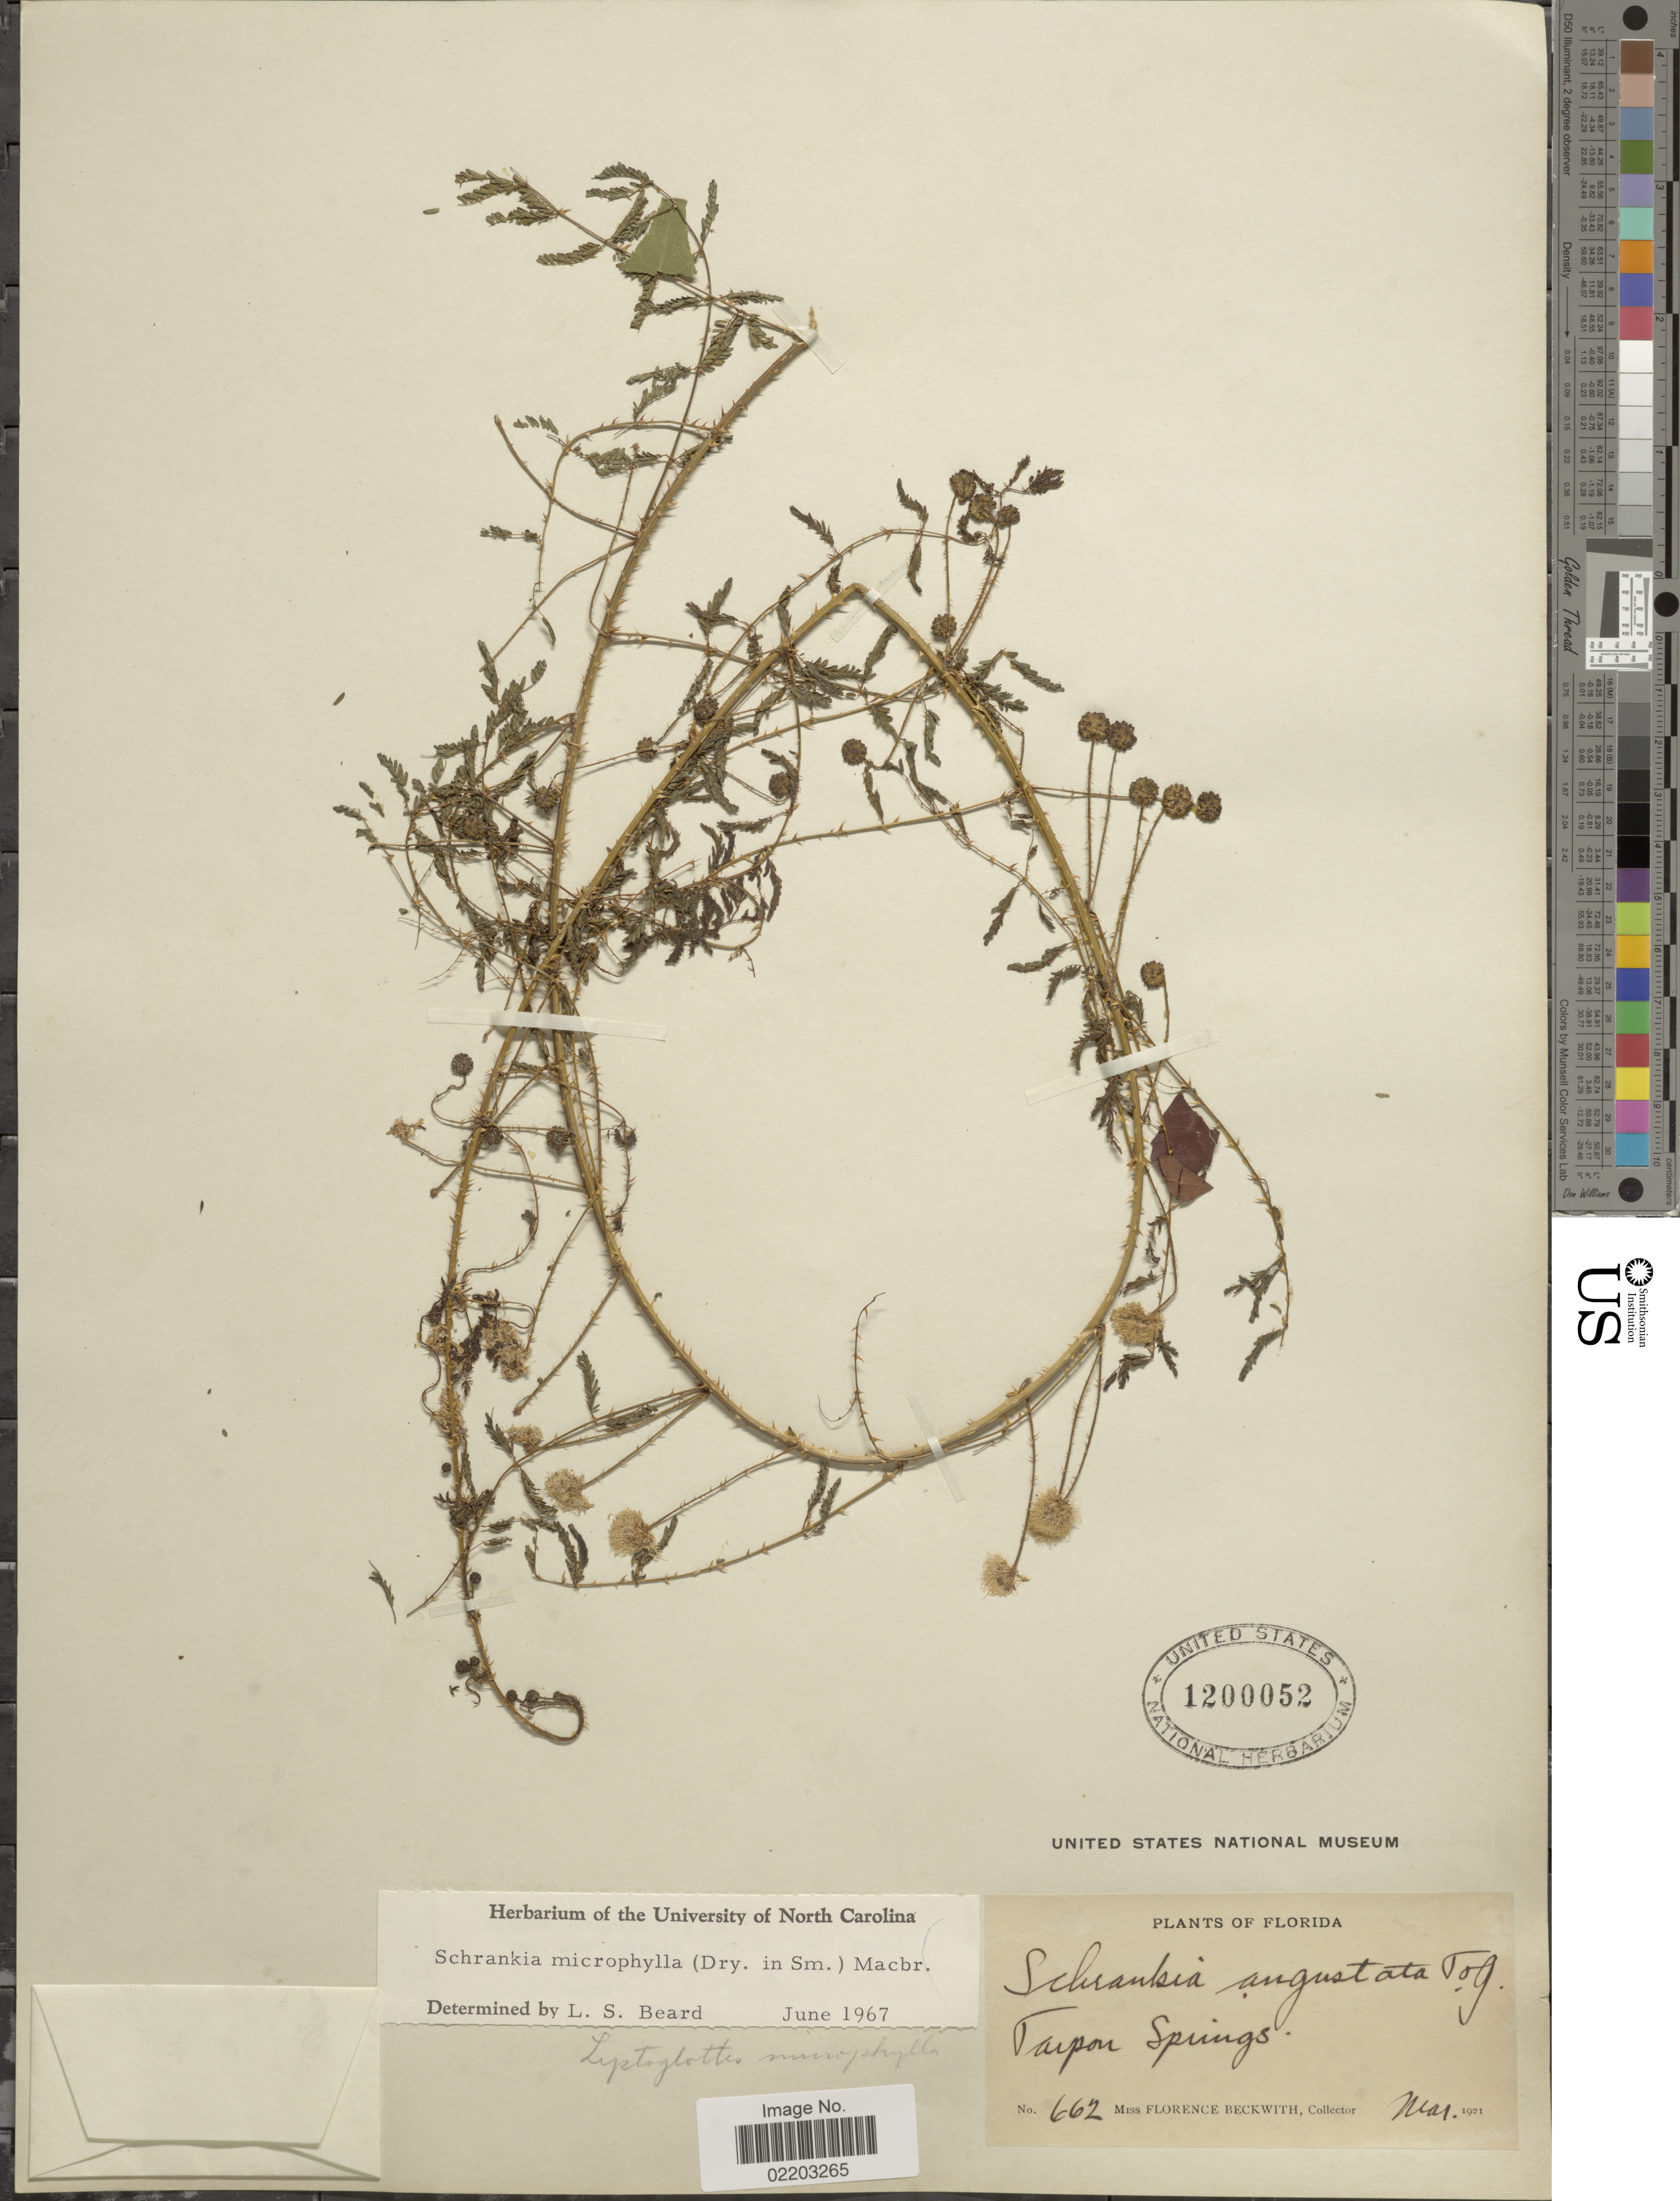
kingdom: Plantae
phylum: Tracheophyta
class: Magnoliopsida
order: Fabales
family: Fabaceae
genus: Mimosa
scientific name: Mimosa microphylla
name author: Dryand.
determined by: Strong, M. T., (US), Smithsonian Institution - National Museum of Natural History (UNITED STATES)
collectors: F. Beckwith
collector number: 662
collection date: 1921-05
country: United States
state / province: Florida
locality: Taipon Springs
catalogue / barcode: US 1200052